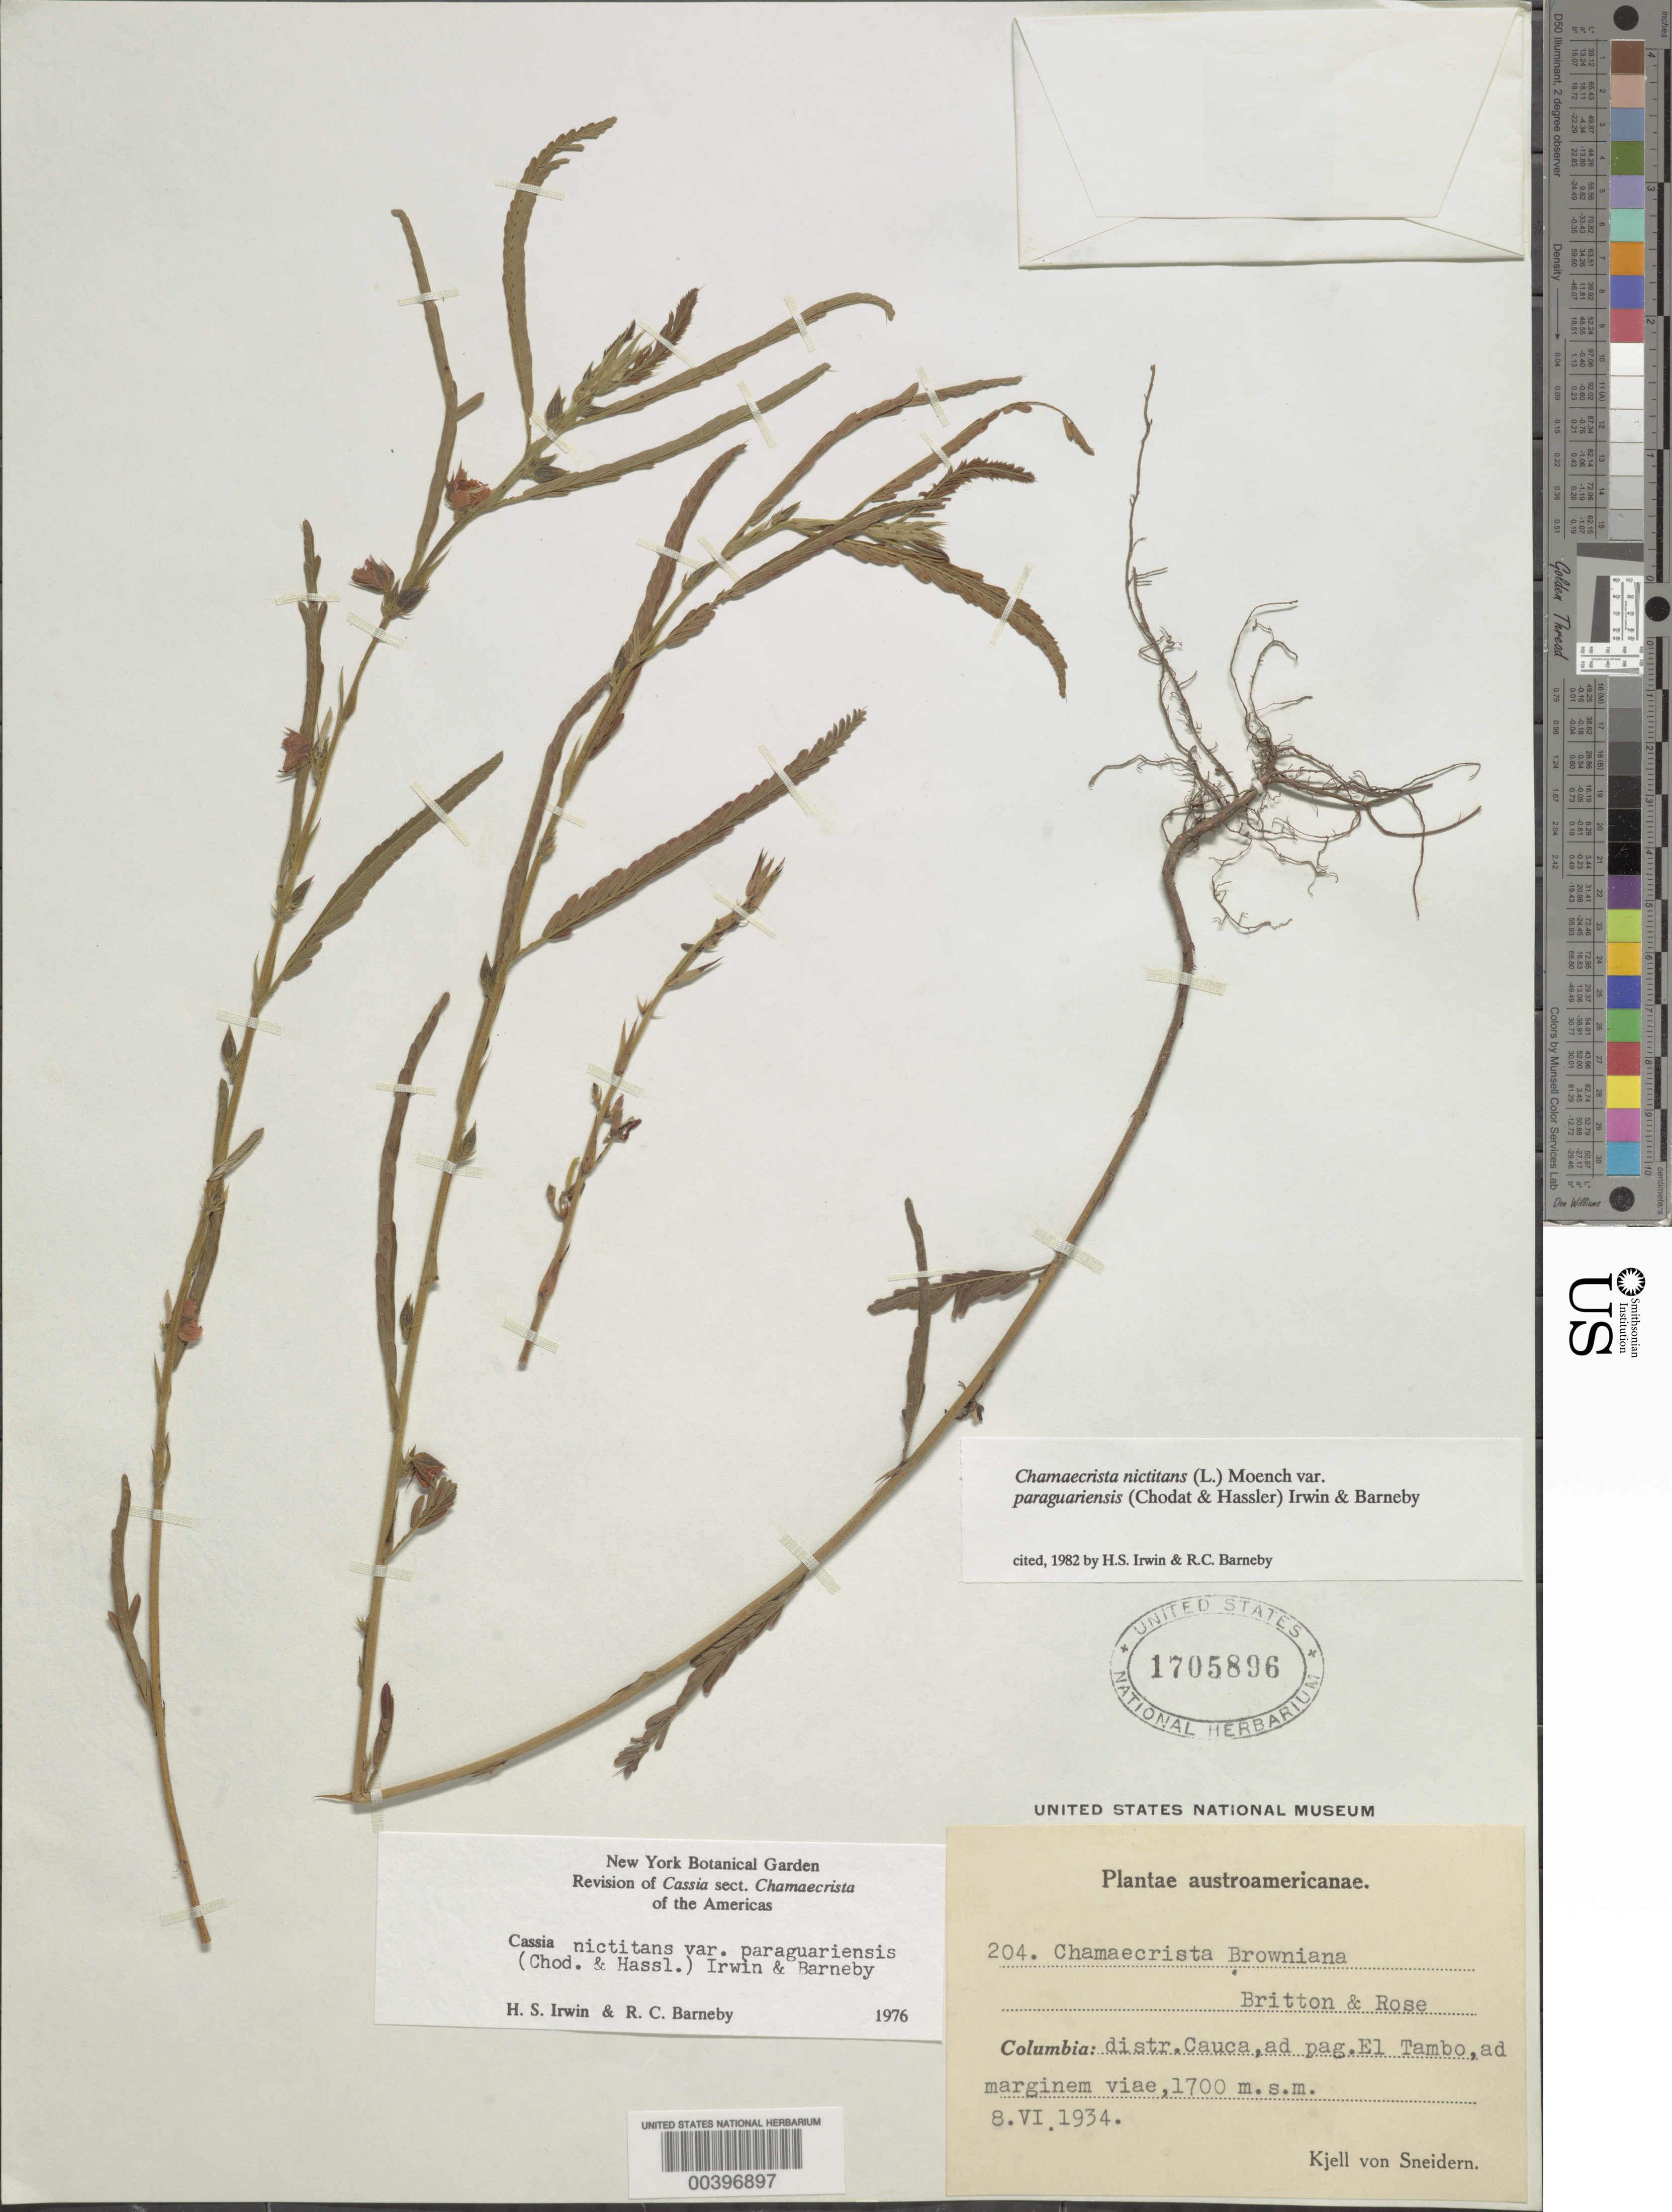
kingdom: Plantae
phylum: Tracheophyta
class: Magnoliopsida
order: Fabales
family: Fabaceae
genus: Chamaecrista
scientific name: Chamaecrista nictitans var. paraguariensis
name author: (Chodat & Hassl.) H.S. Irwin & Barneby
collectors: K. von Sneidern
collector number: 204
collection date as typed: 08 Jun 1934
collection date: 1934-06-08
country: Colombia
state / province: Cauca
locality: El Tambo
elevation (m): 1700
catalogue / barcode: US 1705896